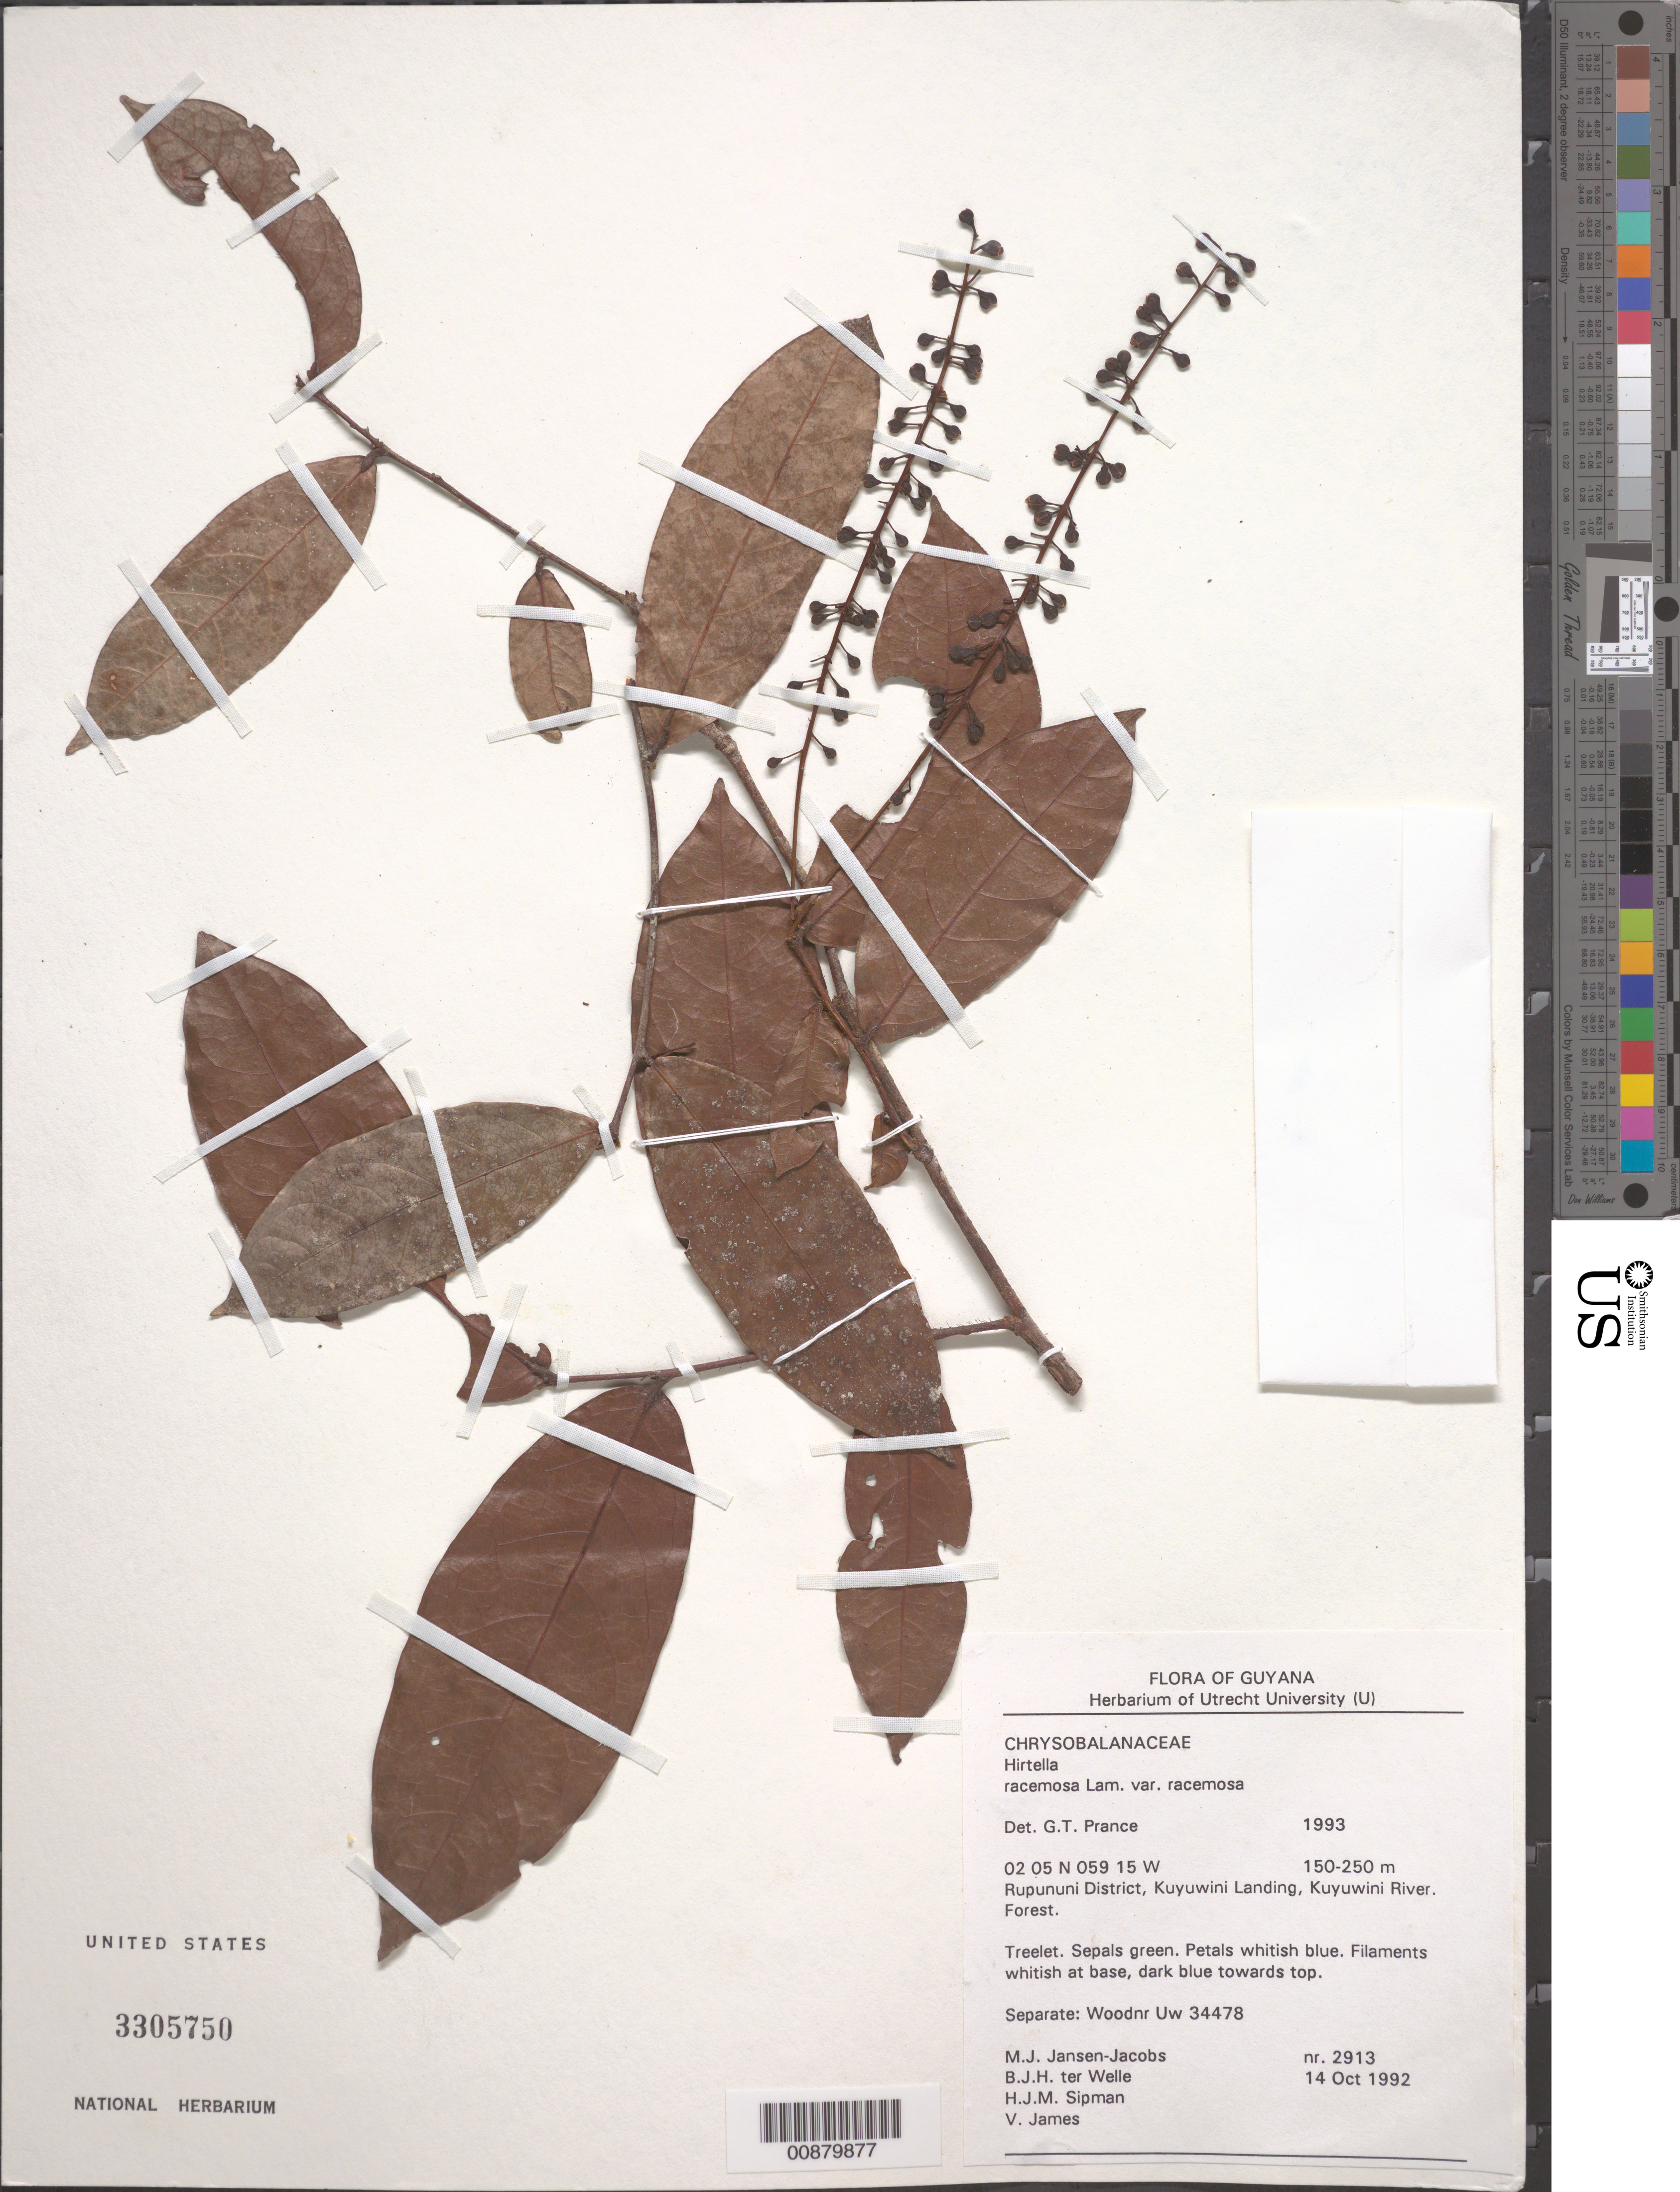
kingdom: Plantae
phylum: Tracheophyta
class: Magnoliopsida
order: Malpighiales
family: Chrysobalanaceae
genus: Hirtella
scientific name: Hirtella racemosa var. racemosa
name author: Lam.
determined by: Prance, G. T.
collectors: M. J. Jansen-Jacobs, B. Welle, H. J. M. Sipman & V. James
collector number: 2913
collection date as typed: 14-Oct-92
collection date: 1992-10-14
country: Guyana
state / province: U. Takutu-U. Essequibo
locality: Kuyuwini Landing, Kuyuwini River, Rupununi District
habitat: Forest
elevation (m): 150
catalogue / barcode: US 3305750